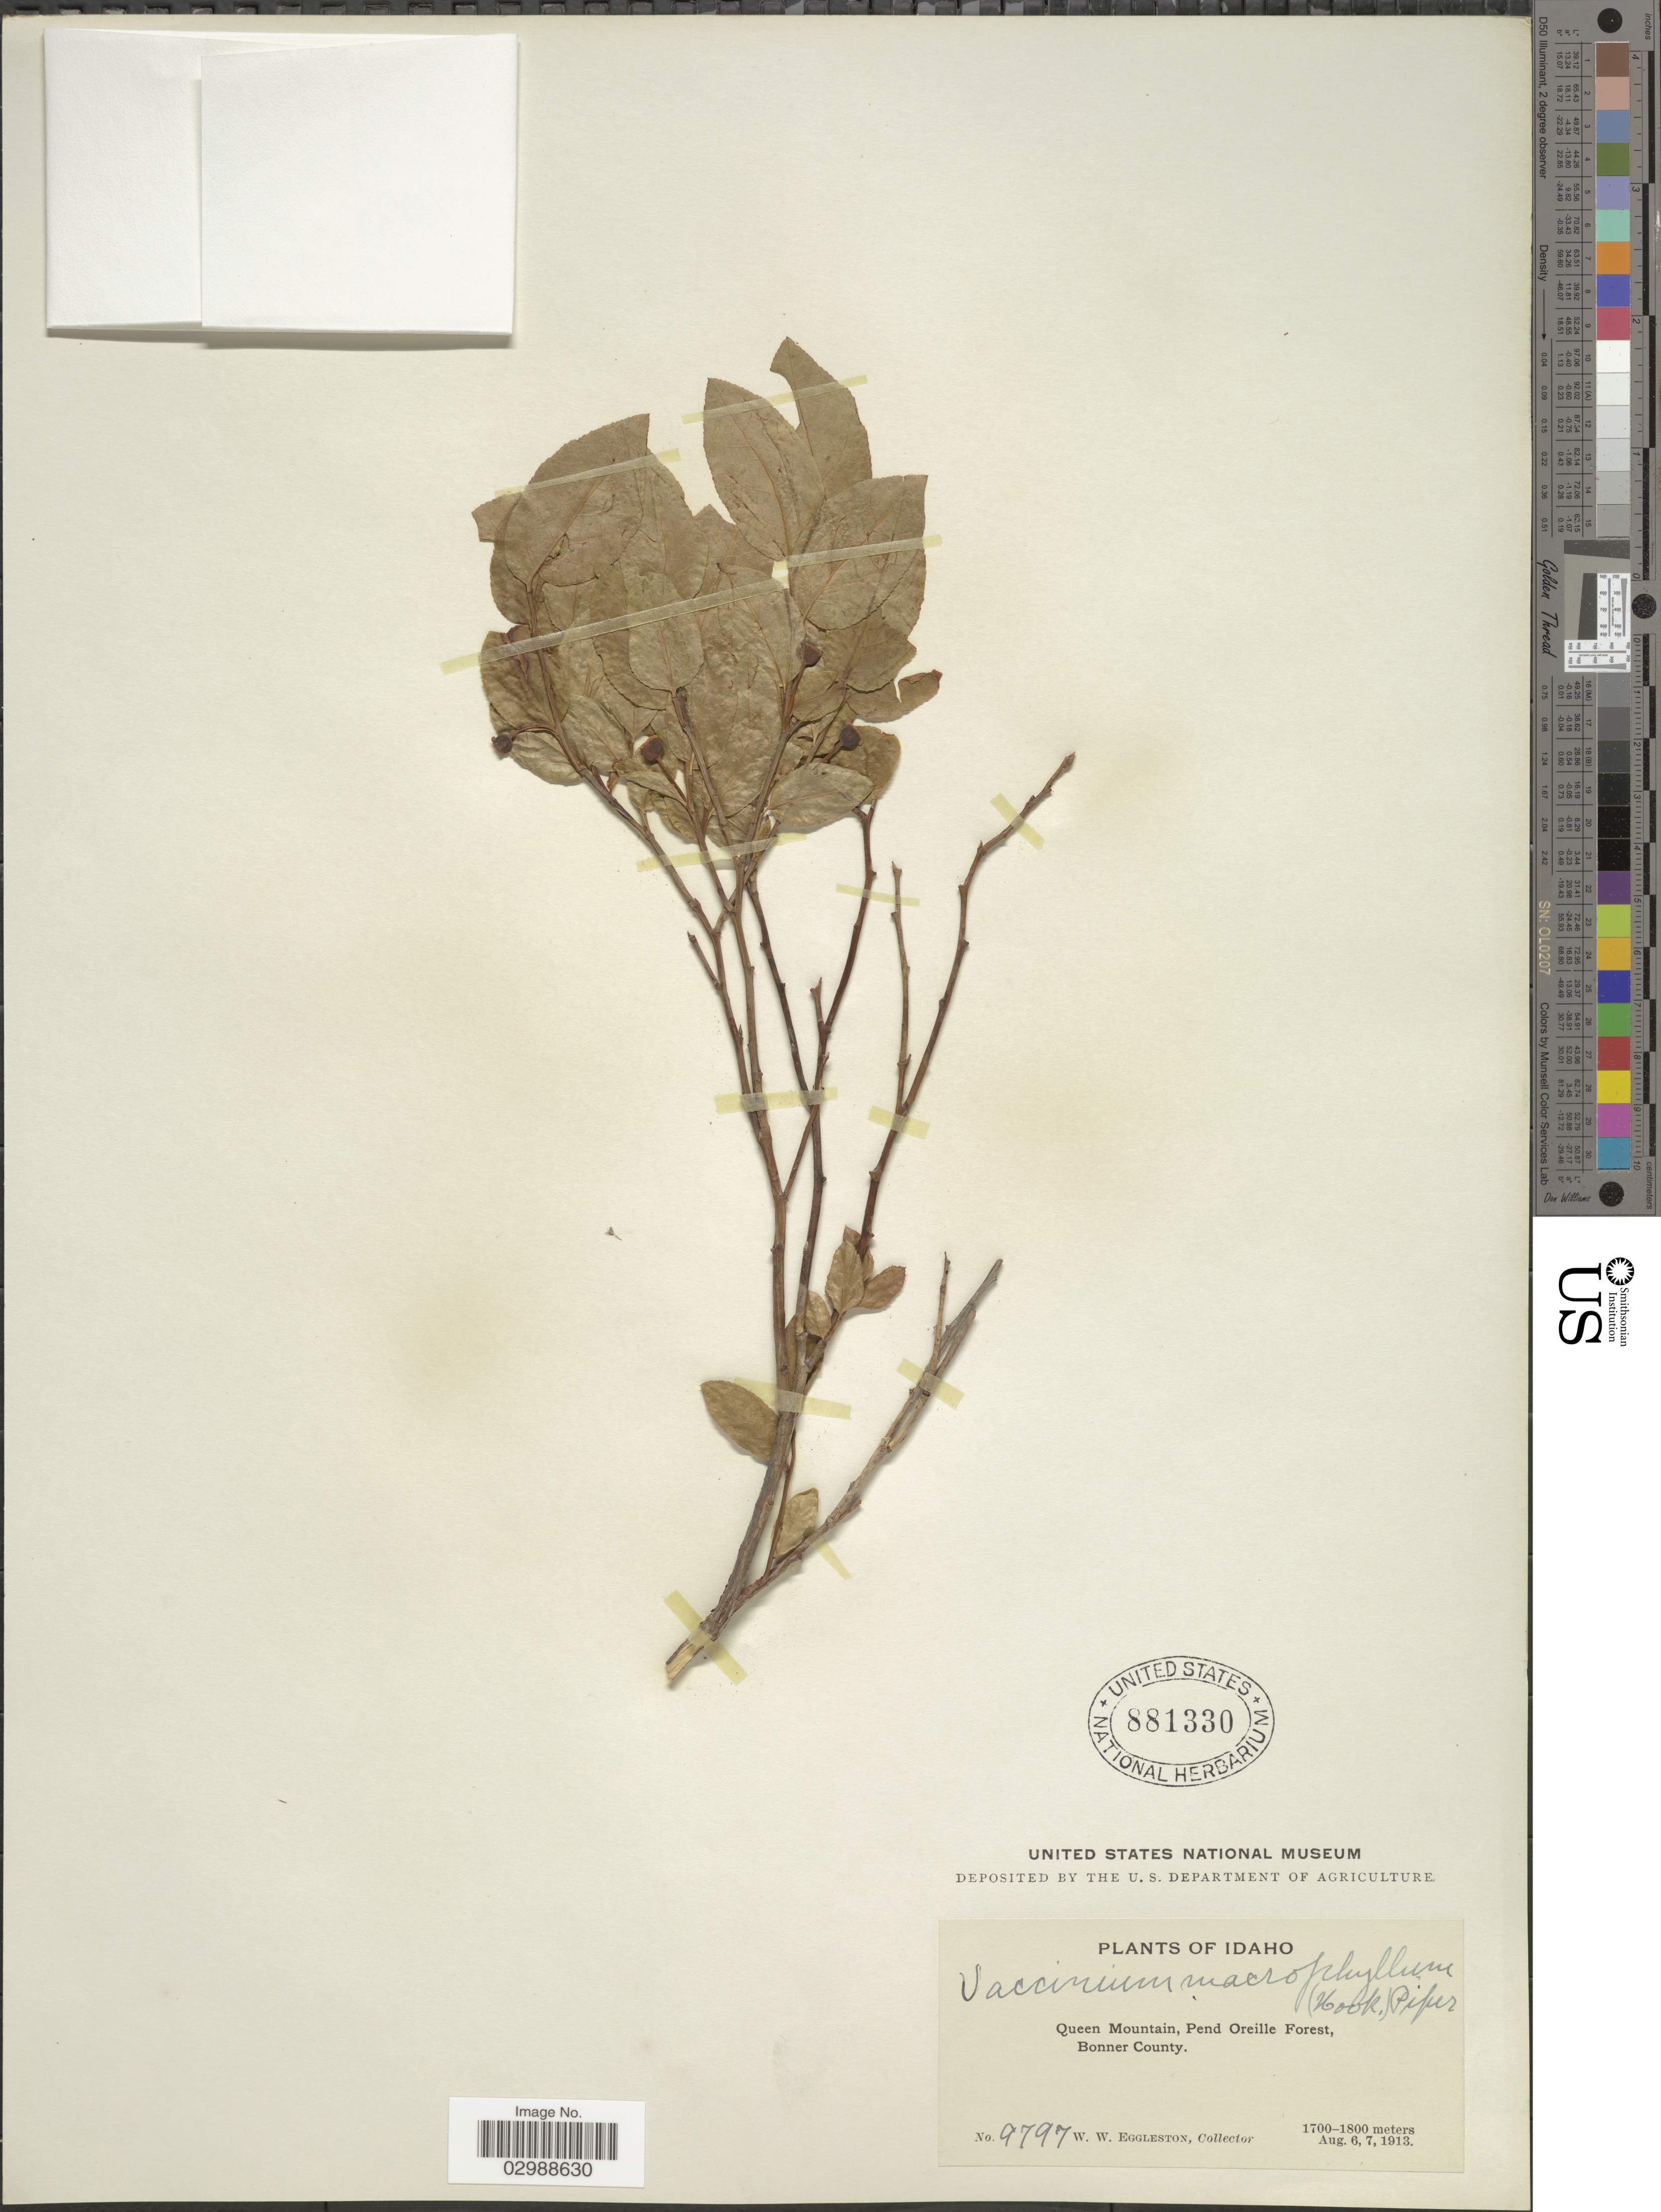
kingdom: Plantae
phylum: Tracheophyta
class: Magnoliopsida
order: Ericales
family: Ericaceae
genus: Vaccinium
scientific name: Vaccinium membranaceum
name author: Douglas ex Torr.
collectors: W. W. Eggleston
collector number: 9797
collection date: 1913-08-06/1913-08-07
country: United States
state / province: Idaho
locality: Queen Mountain, Pend Oreille Forest, Bonner County.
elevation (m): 1700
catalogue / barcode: US 881330